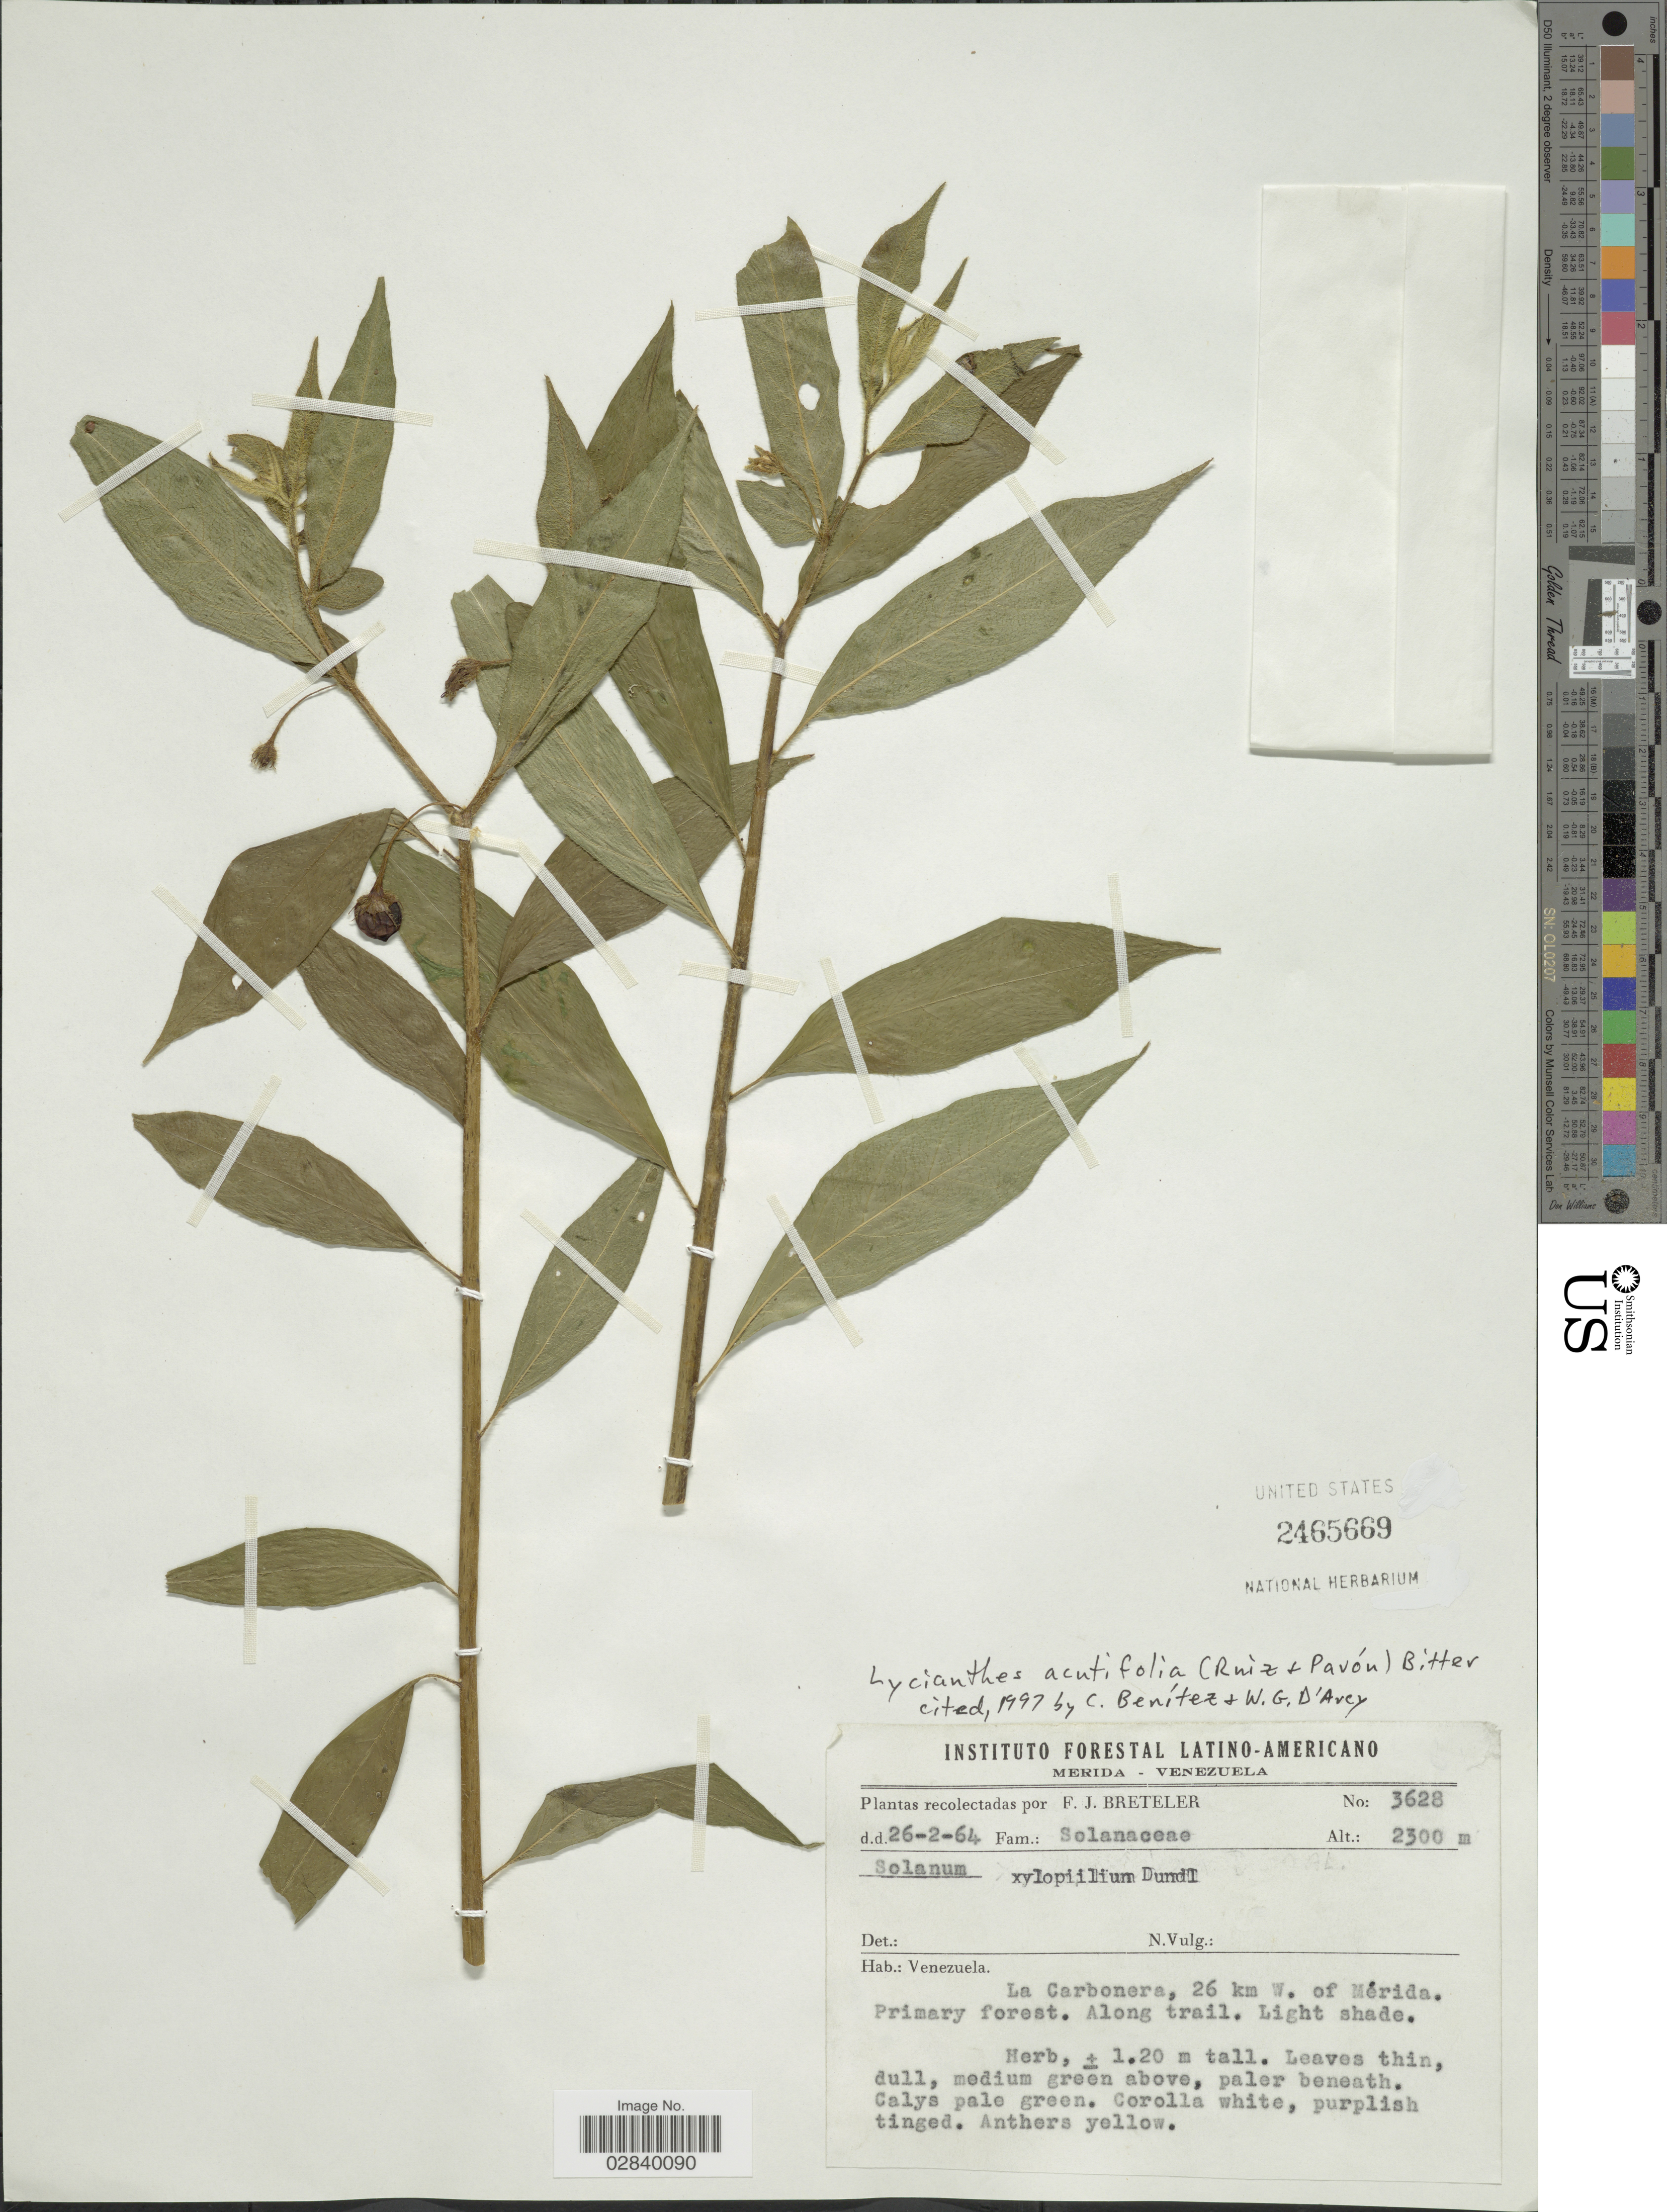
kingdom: Plantae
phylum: Tracheophyta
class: Magnoliopsida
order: Solanales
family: Solanaceae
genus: Lycianthes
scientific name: Lycianthes acutifolia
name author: (Ruiz & Pav.) Bitter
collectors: F. J. Breteler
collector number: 3628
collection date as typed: Transcribed d/m/y: 26/2/64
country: Venezuela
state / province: Mérida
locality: La Carbonera, 26 km W. of Mérida.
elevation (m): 2300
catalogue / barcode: US 2465669